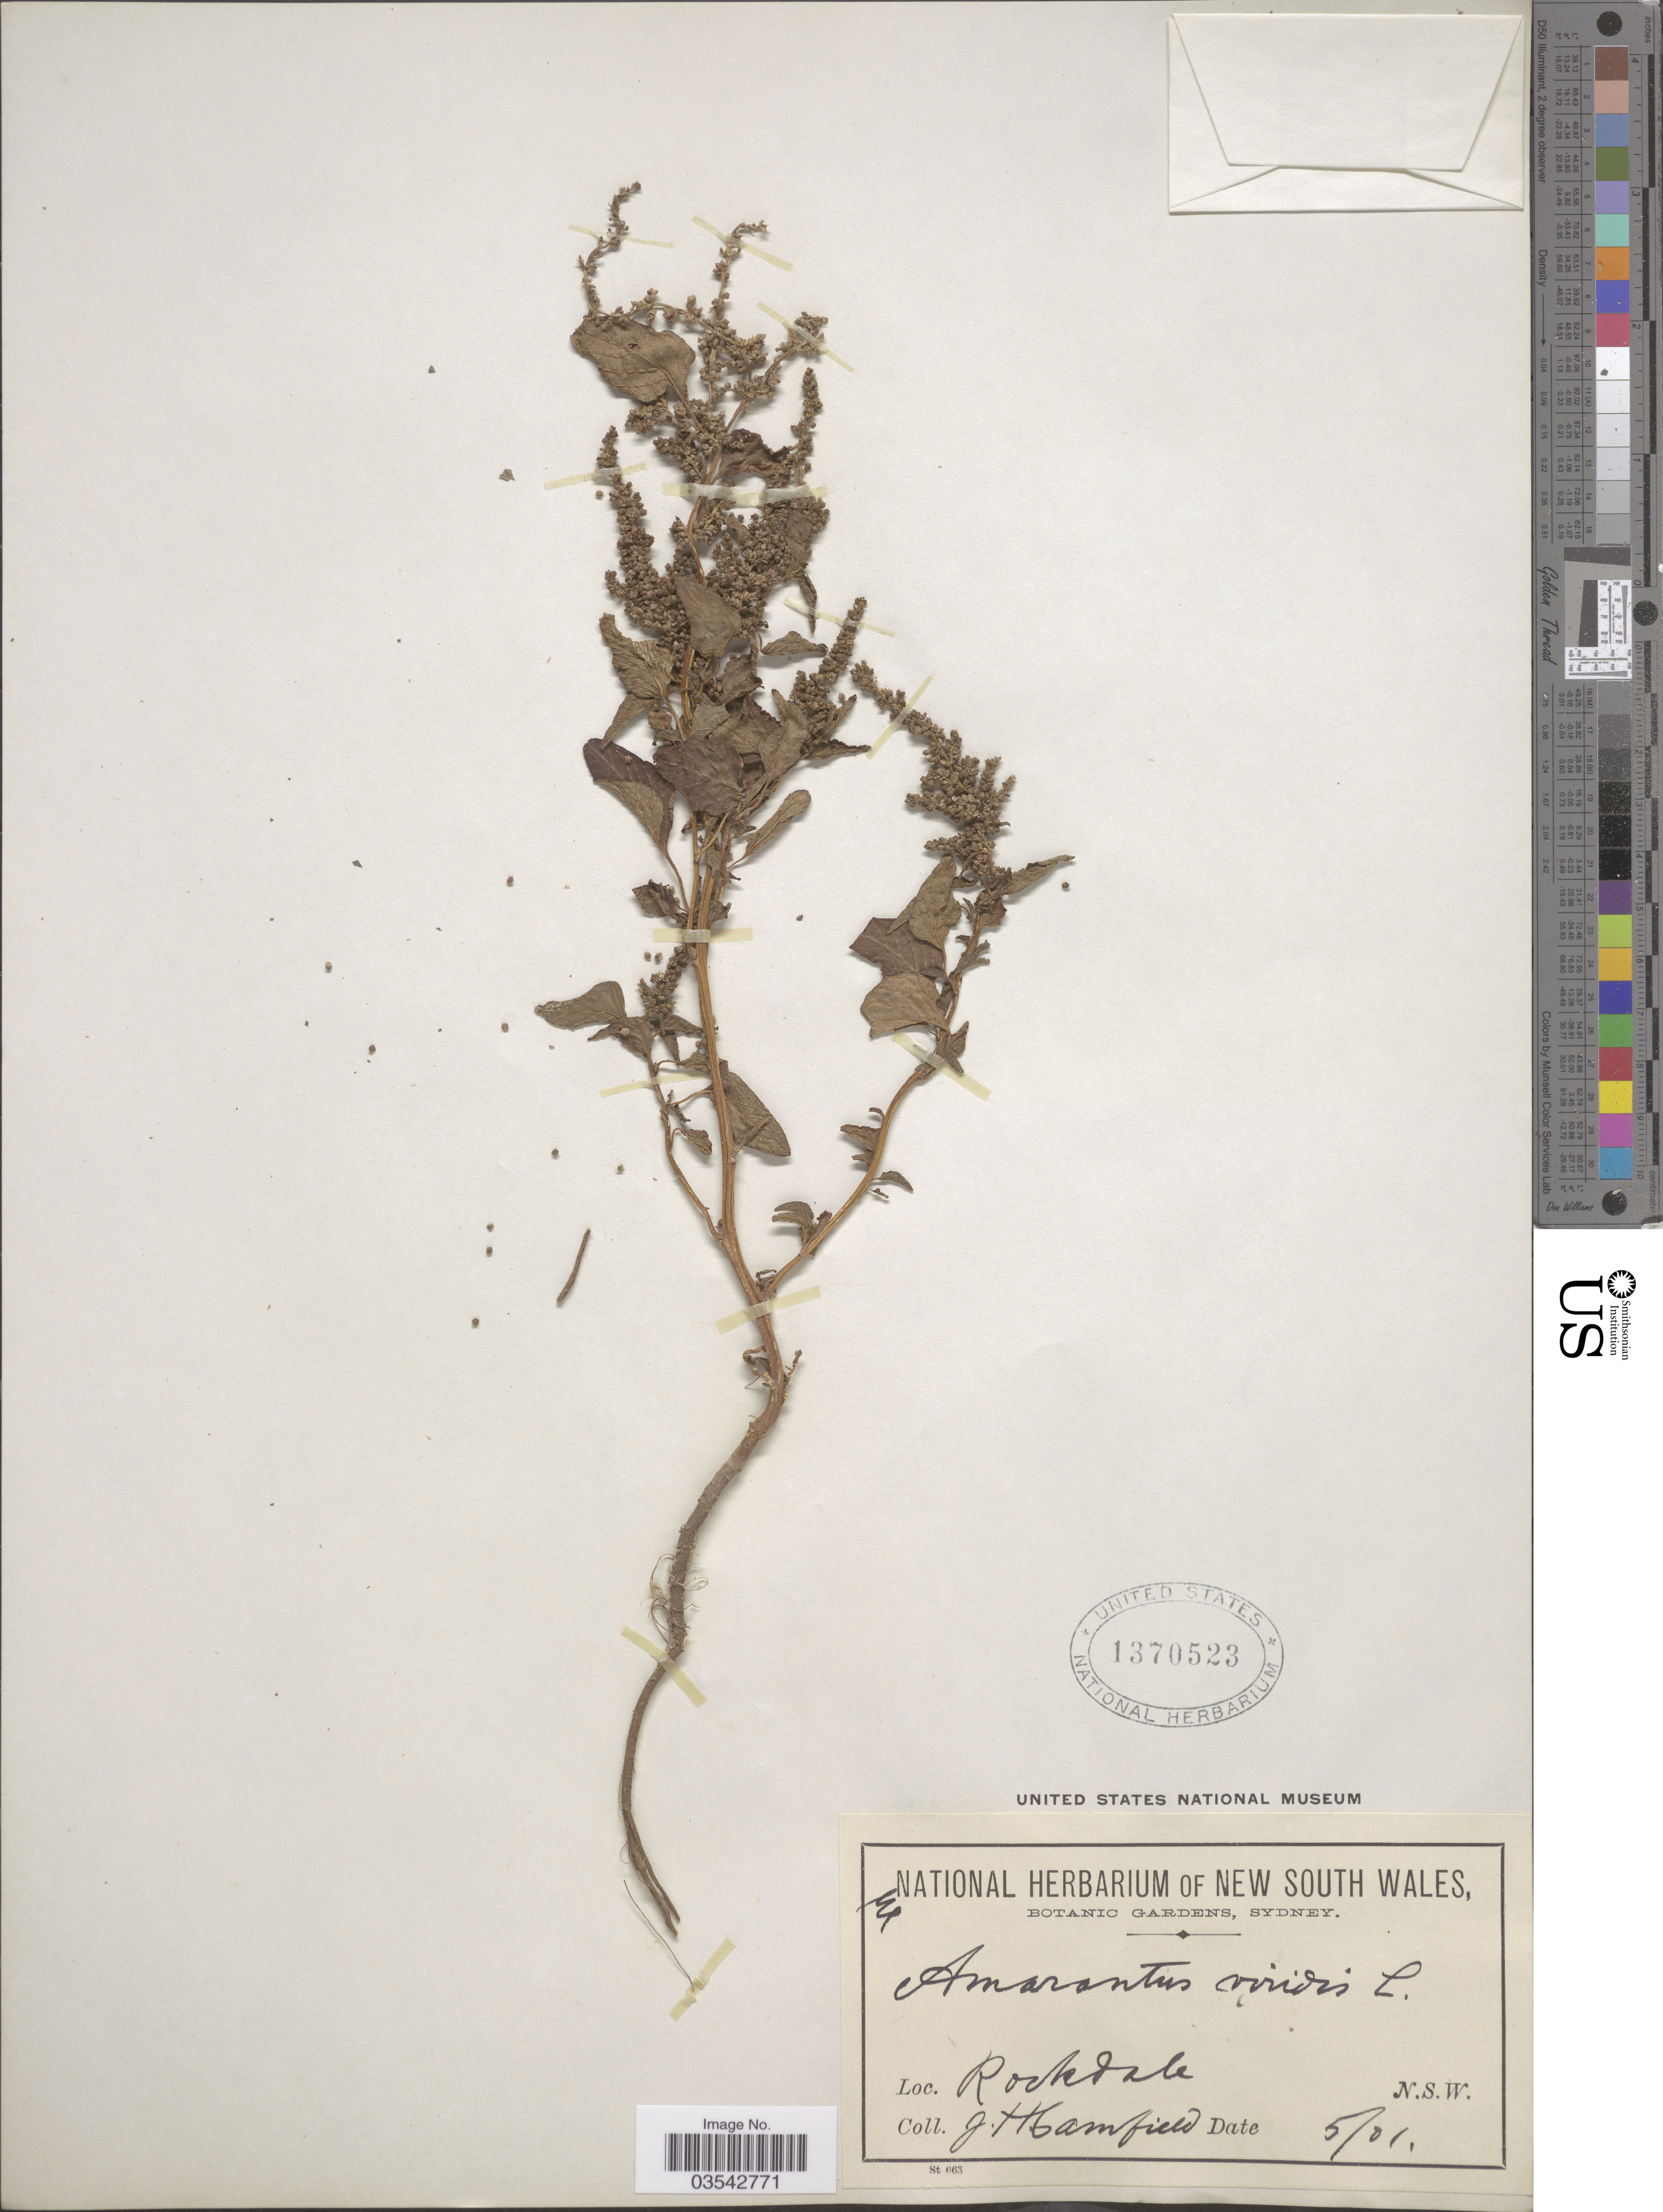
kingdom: Plantae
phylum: Tracheophyta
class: Magnoliopsida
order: Caryophyllales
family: Amaranthaceae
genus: Amaranthus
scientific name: Amaranthus viridis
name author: L.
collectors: J. Camfield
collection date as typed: Transcribed d/m/y: /5/1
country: Australia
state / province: New South Wales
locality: Rockdale.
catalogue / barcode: US 1370523